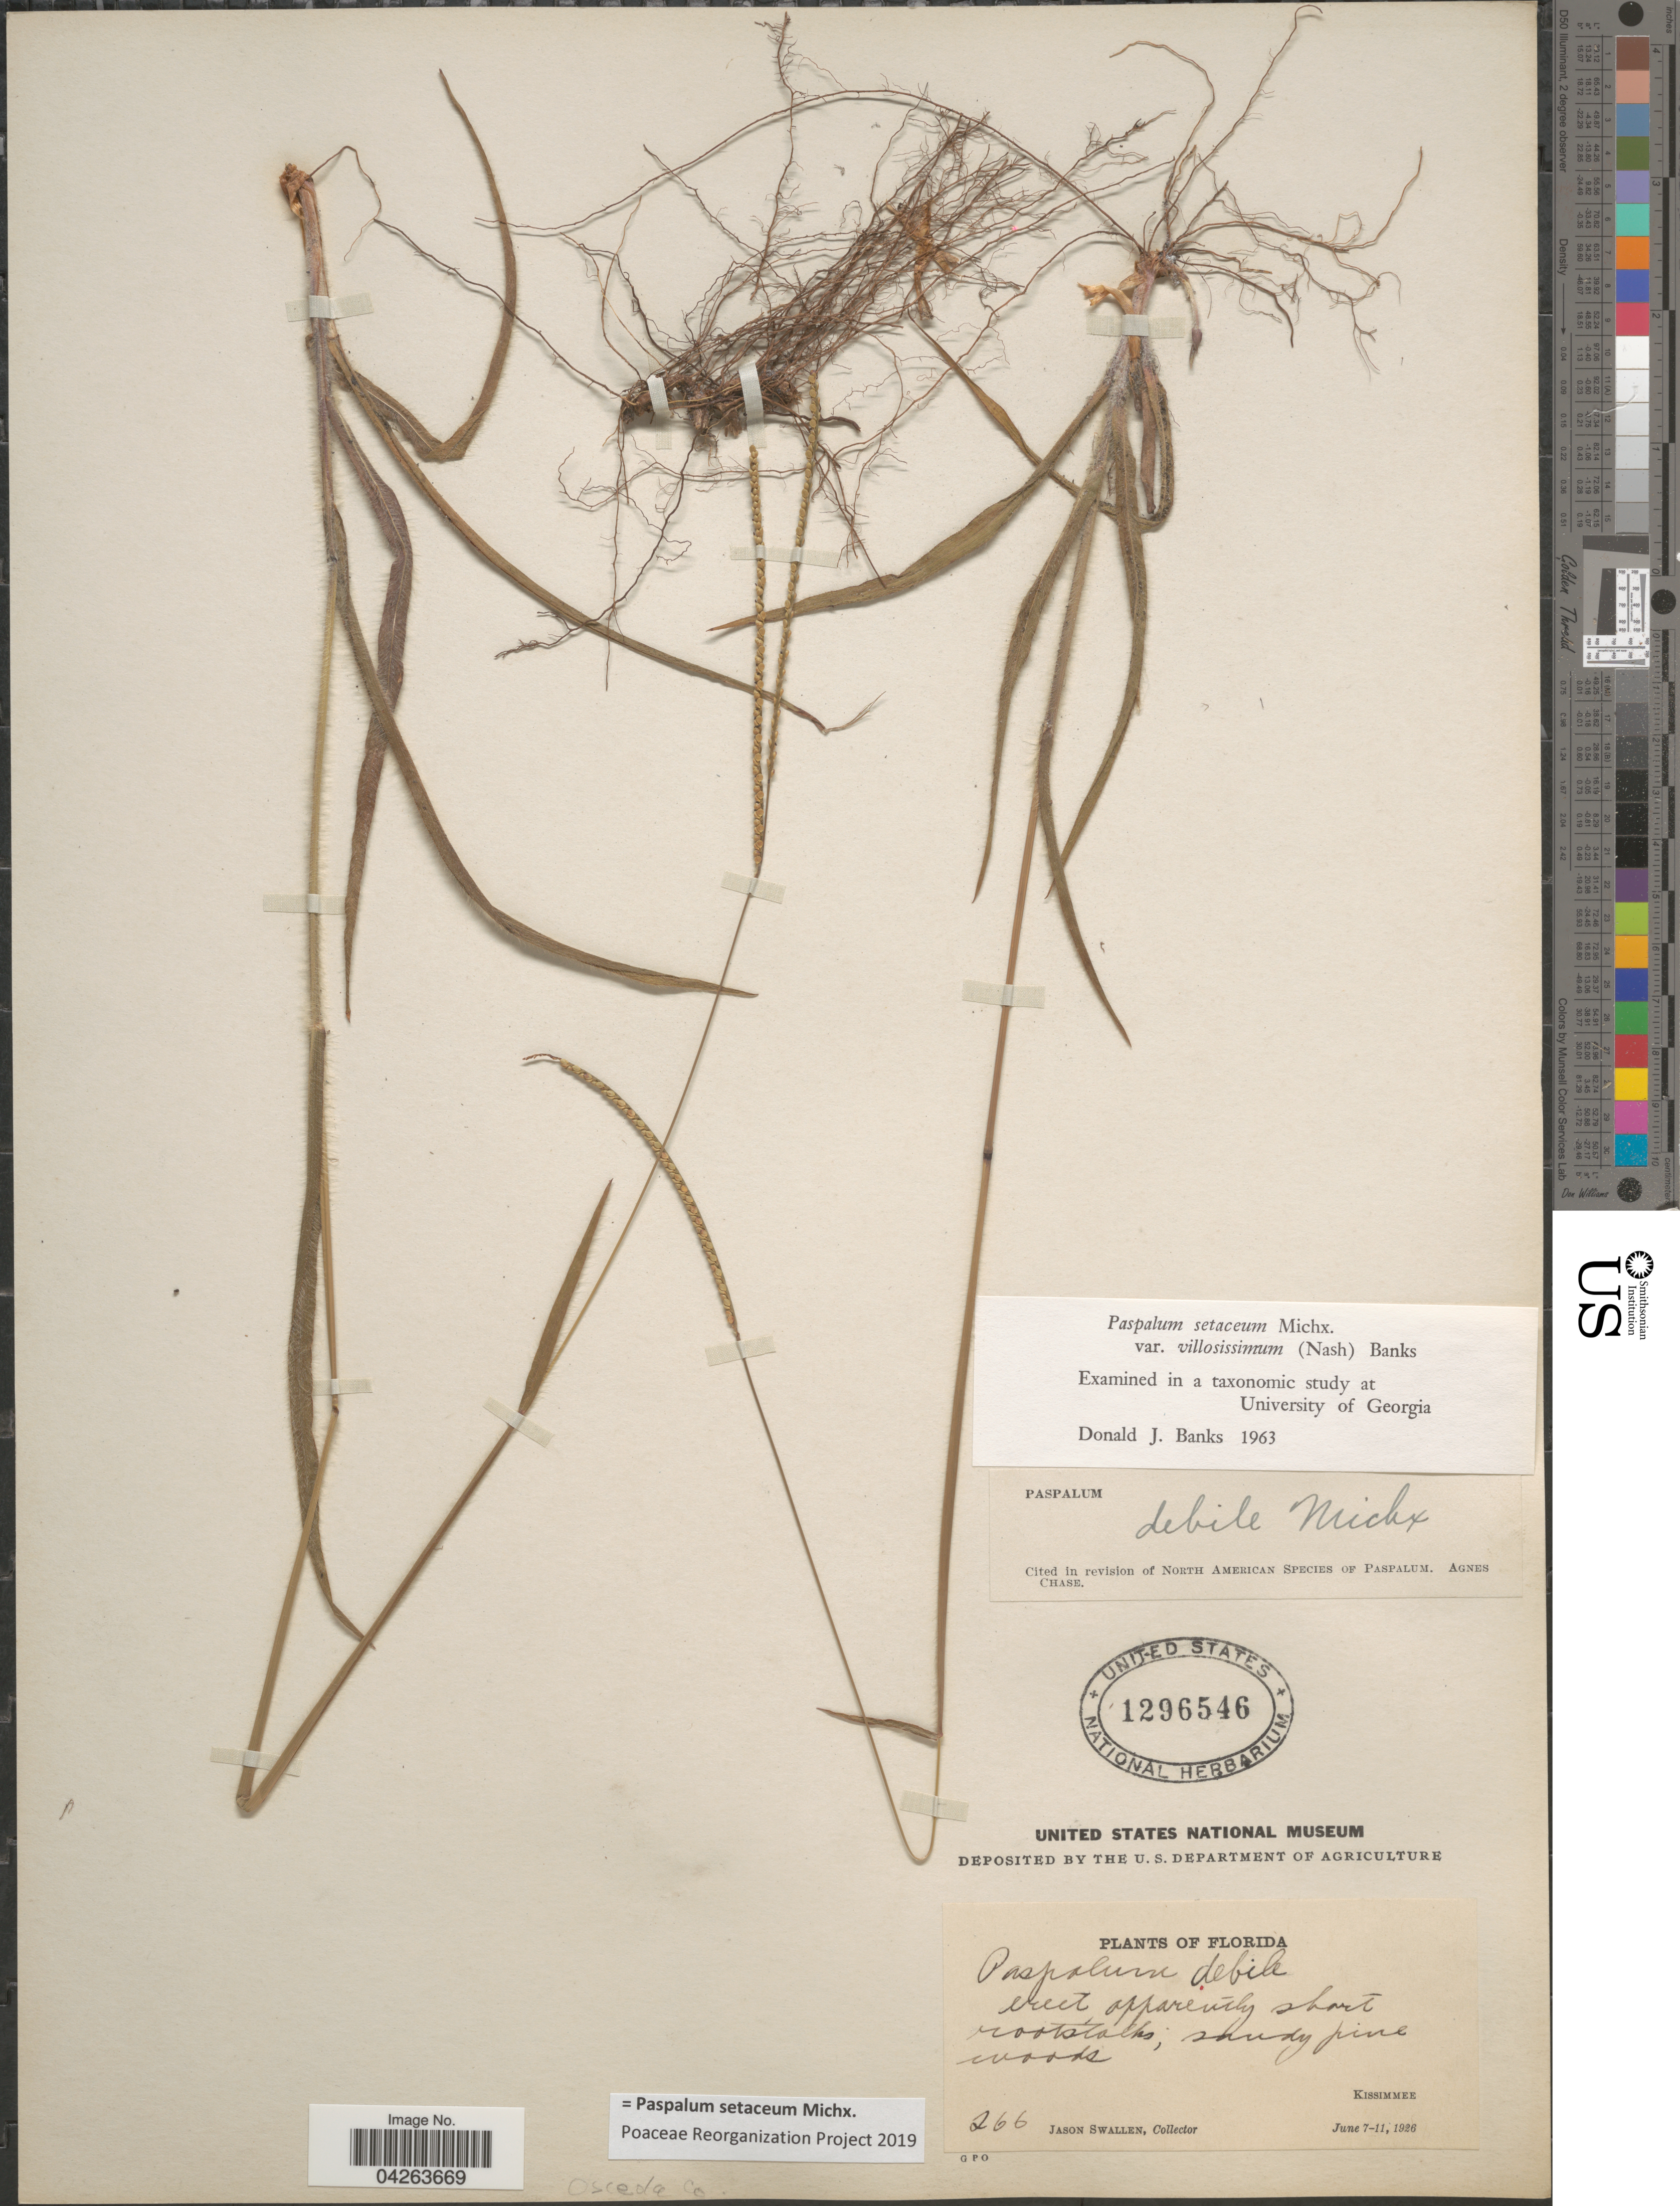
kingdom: Plantae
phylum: Tracheophyta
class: Liliopsida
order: Poales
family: Poaceae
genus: Paspalum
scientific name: Paspalum setaceum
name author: Michx.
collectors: J. R. Swallen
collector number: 266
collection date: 1926-06-07/1926-06-11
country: United States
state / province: Florida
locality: Kissimmee. Osceola Co.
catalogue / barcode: US 1296546